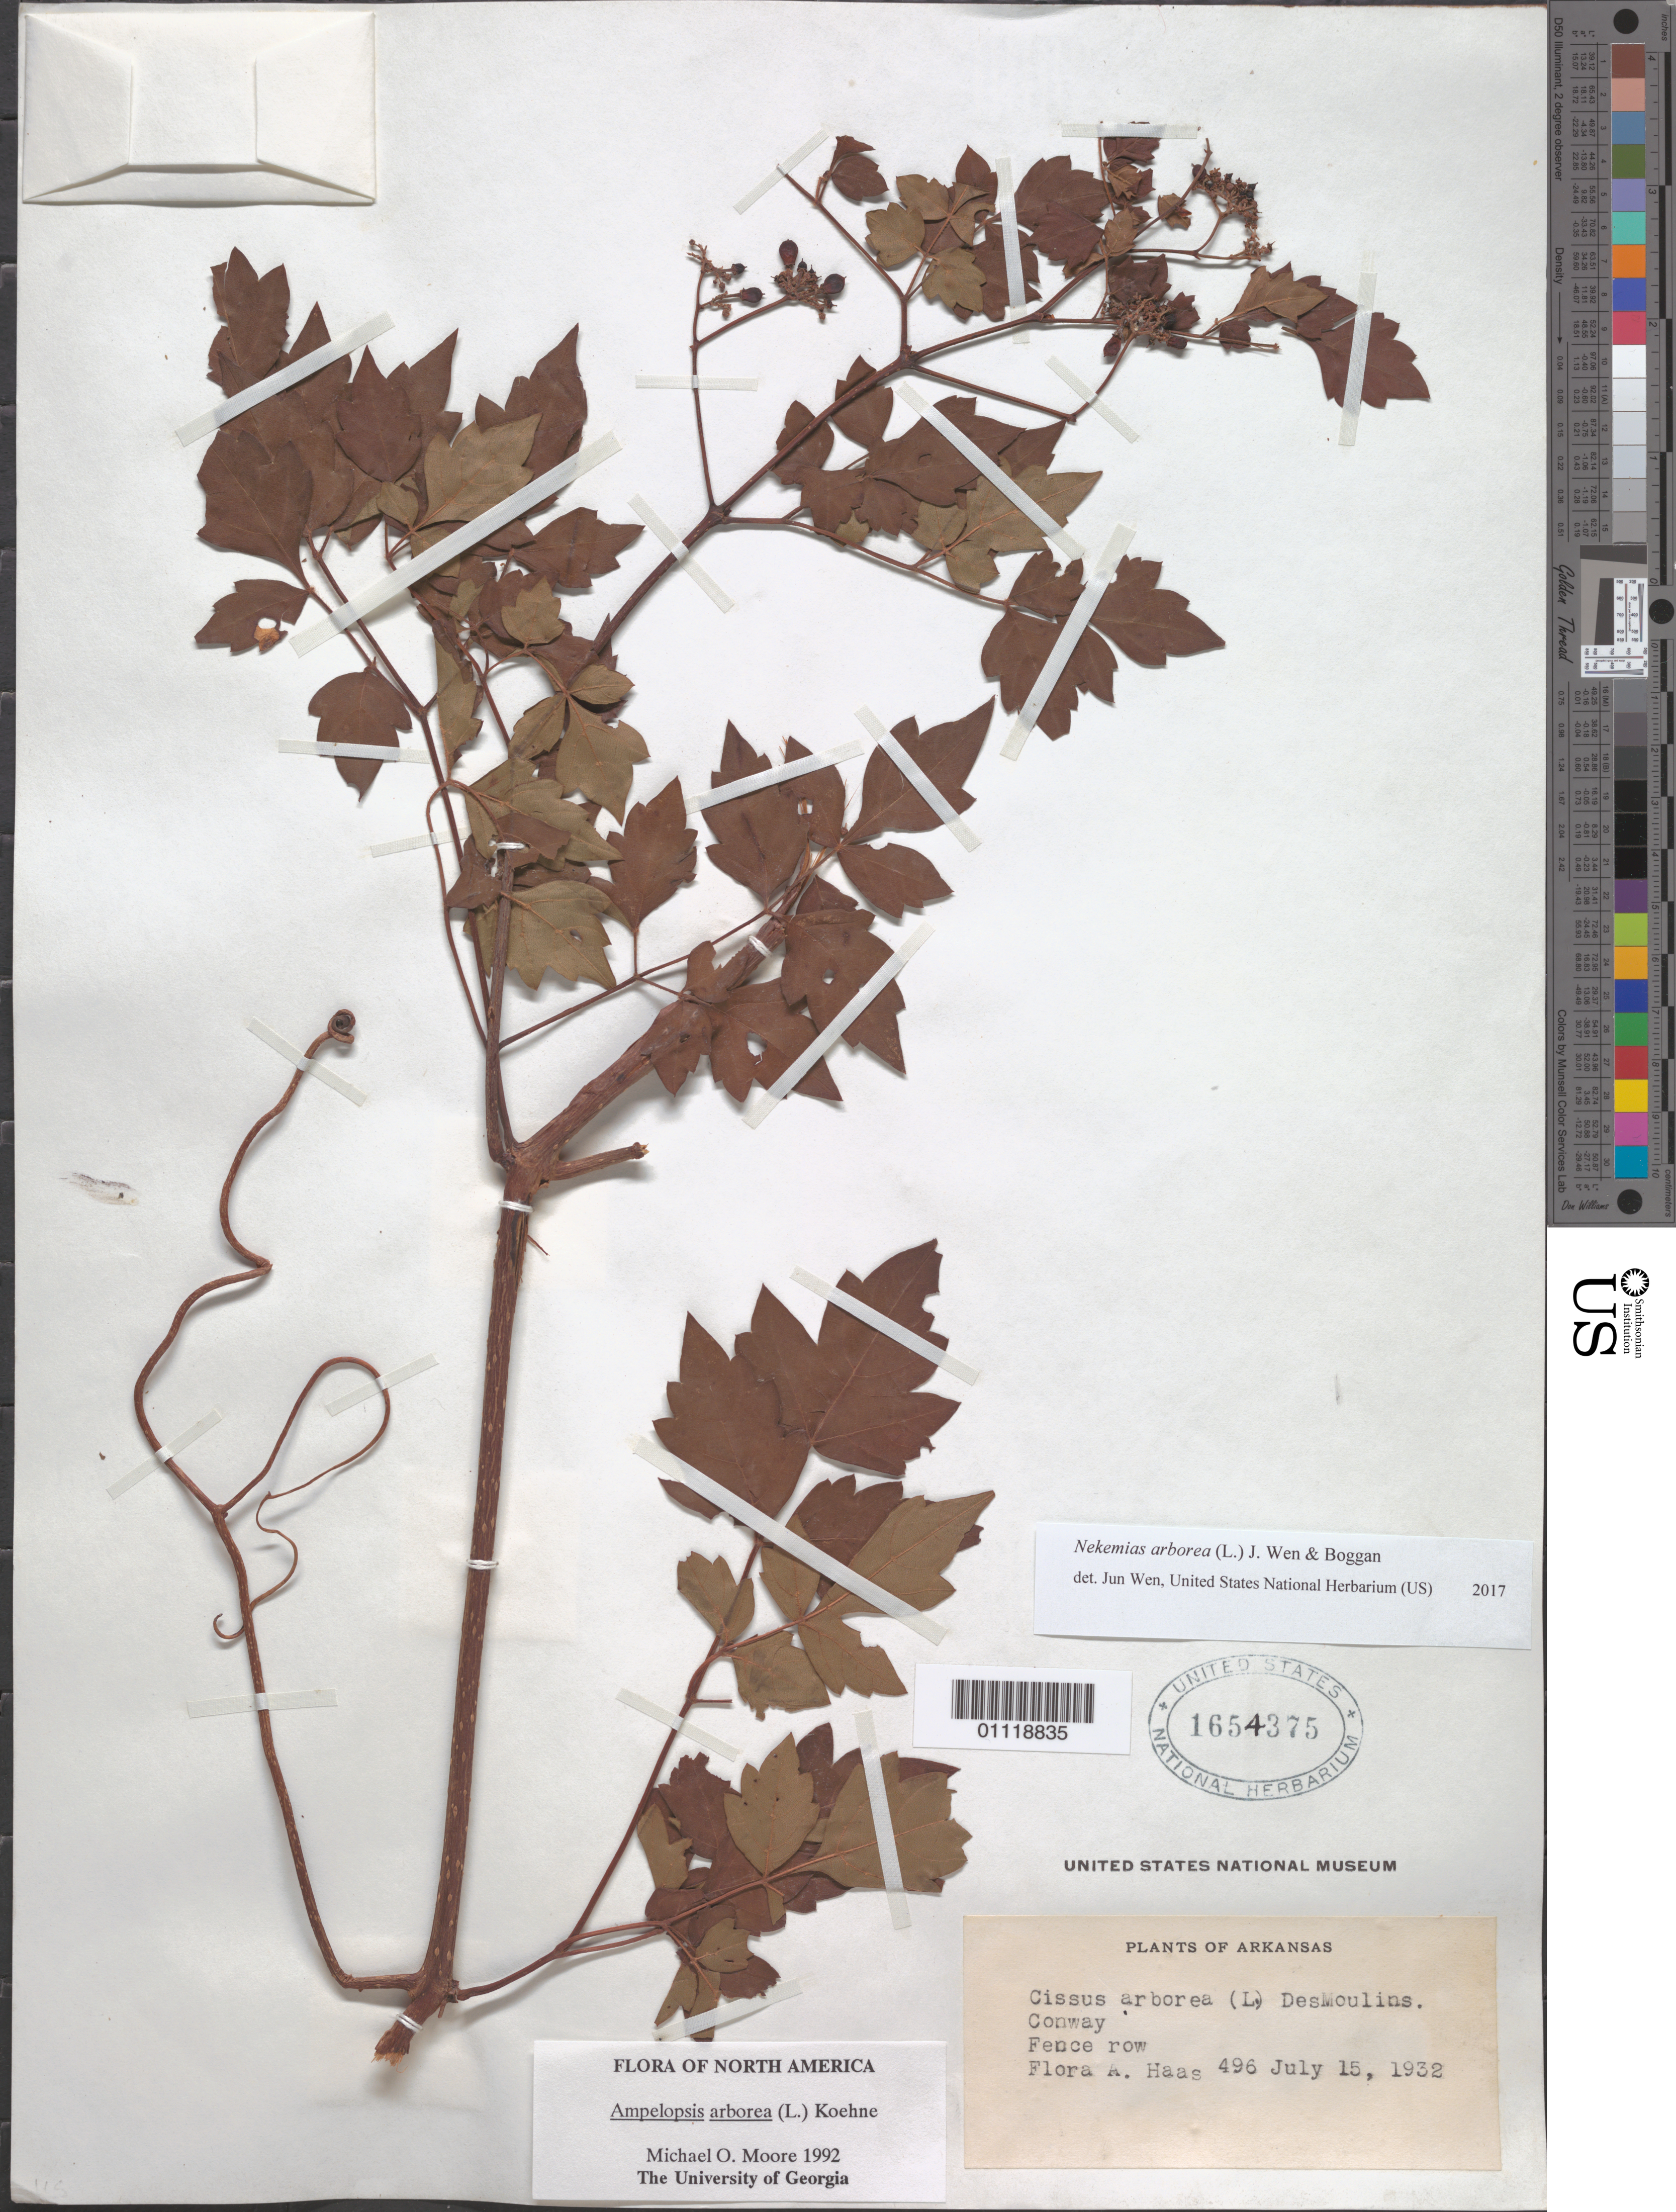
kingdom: Plantae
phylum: Tracheophyta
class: Magnoliopsida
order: Vitales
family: Vitaceae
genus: Ampelopsis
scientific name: Ampelopsis arborea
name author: (L.) Koehne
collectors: F. A. Haas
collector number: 496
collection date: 1932-07-15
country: United States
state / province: Arkansas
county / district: Conway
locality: Fence row.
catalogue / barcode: US 1654375